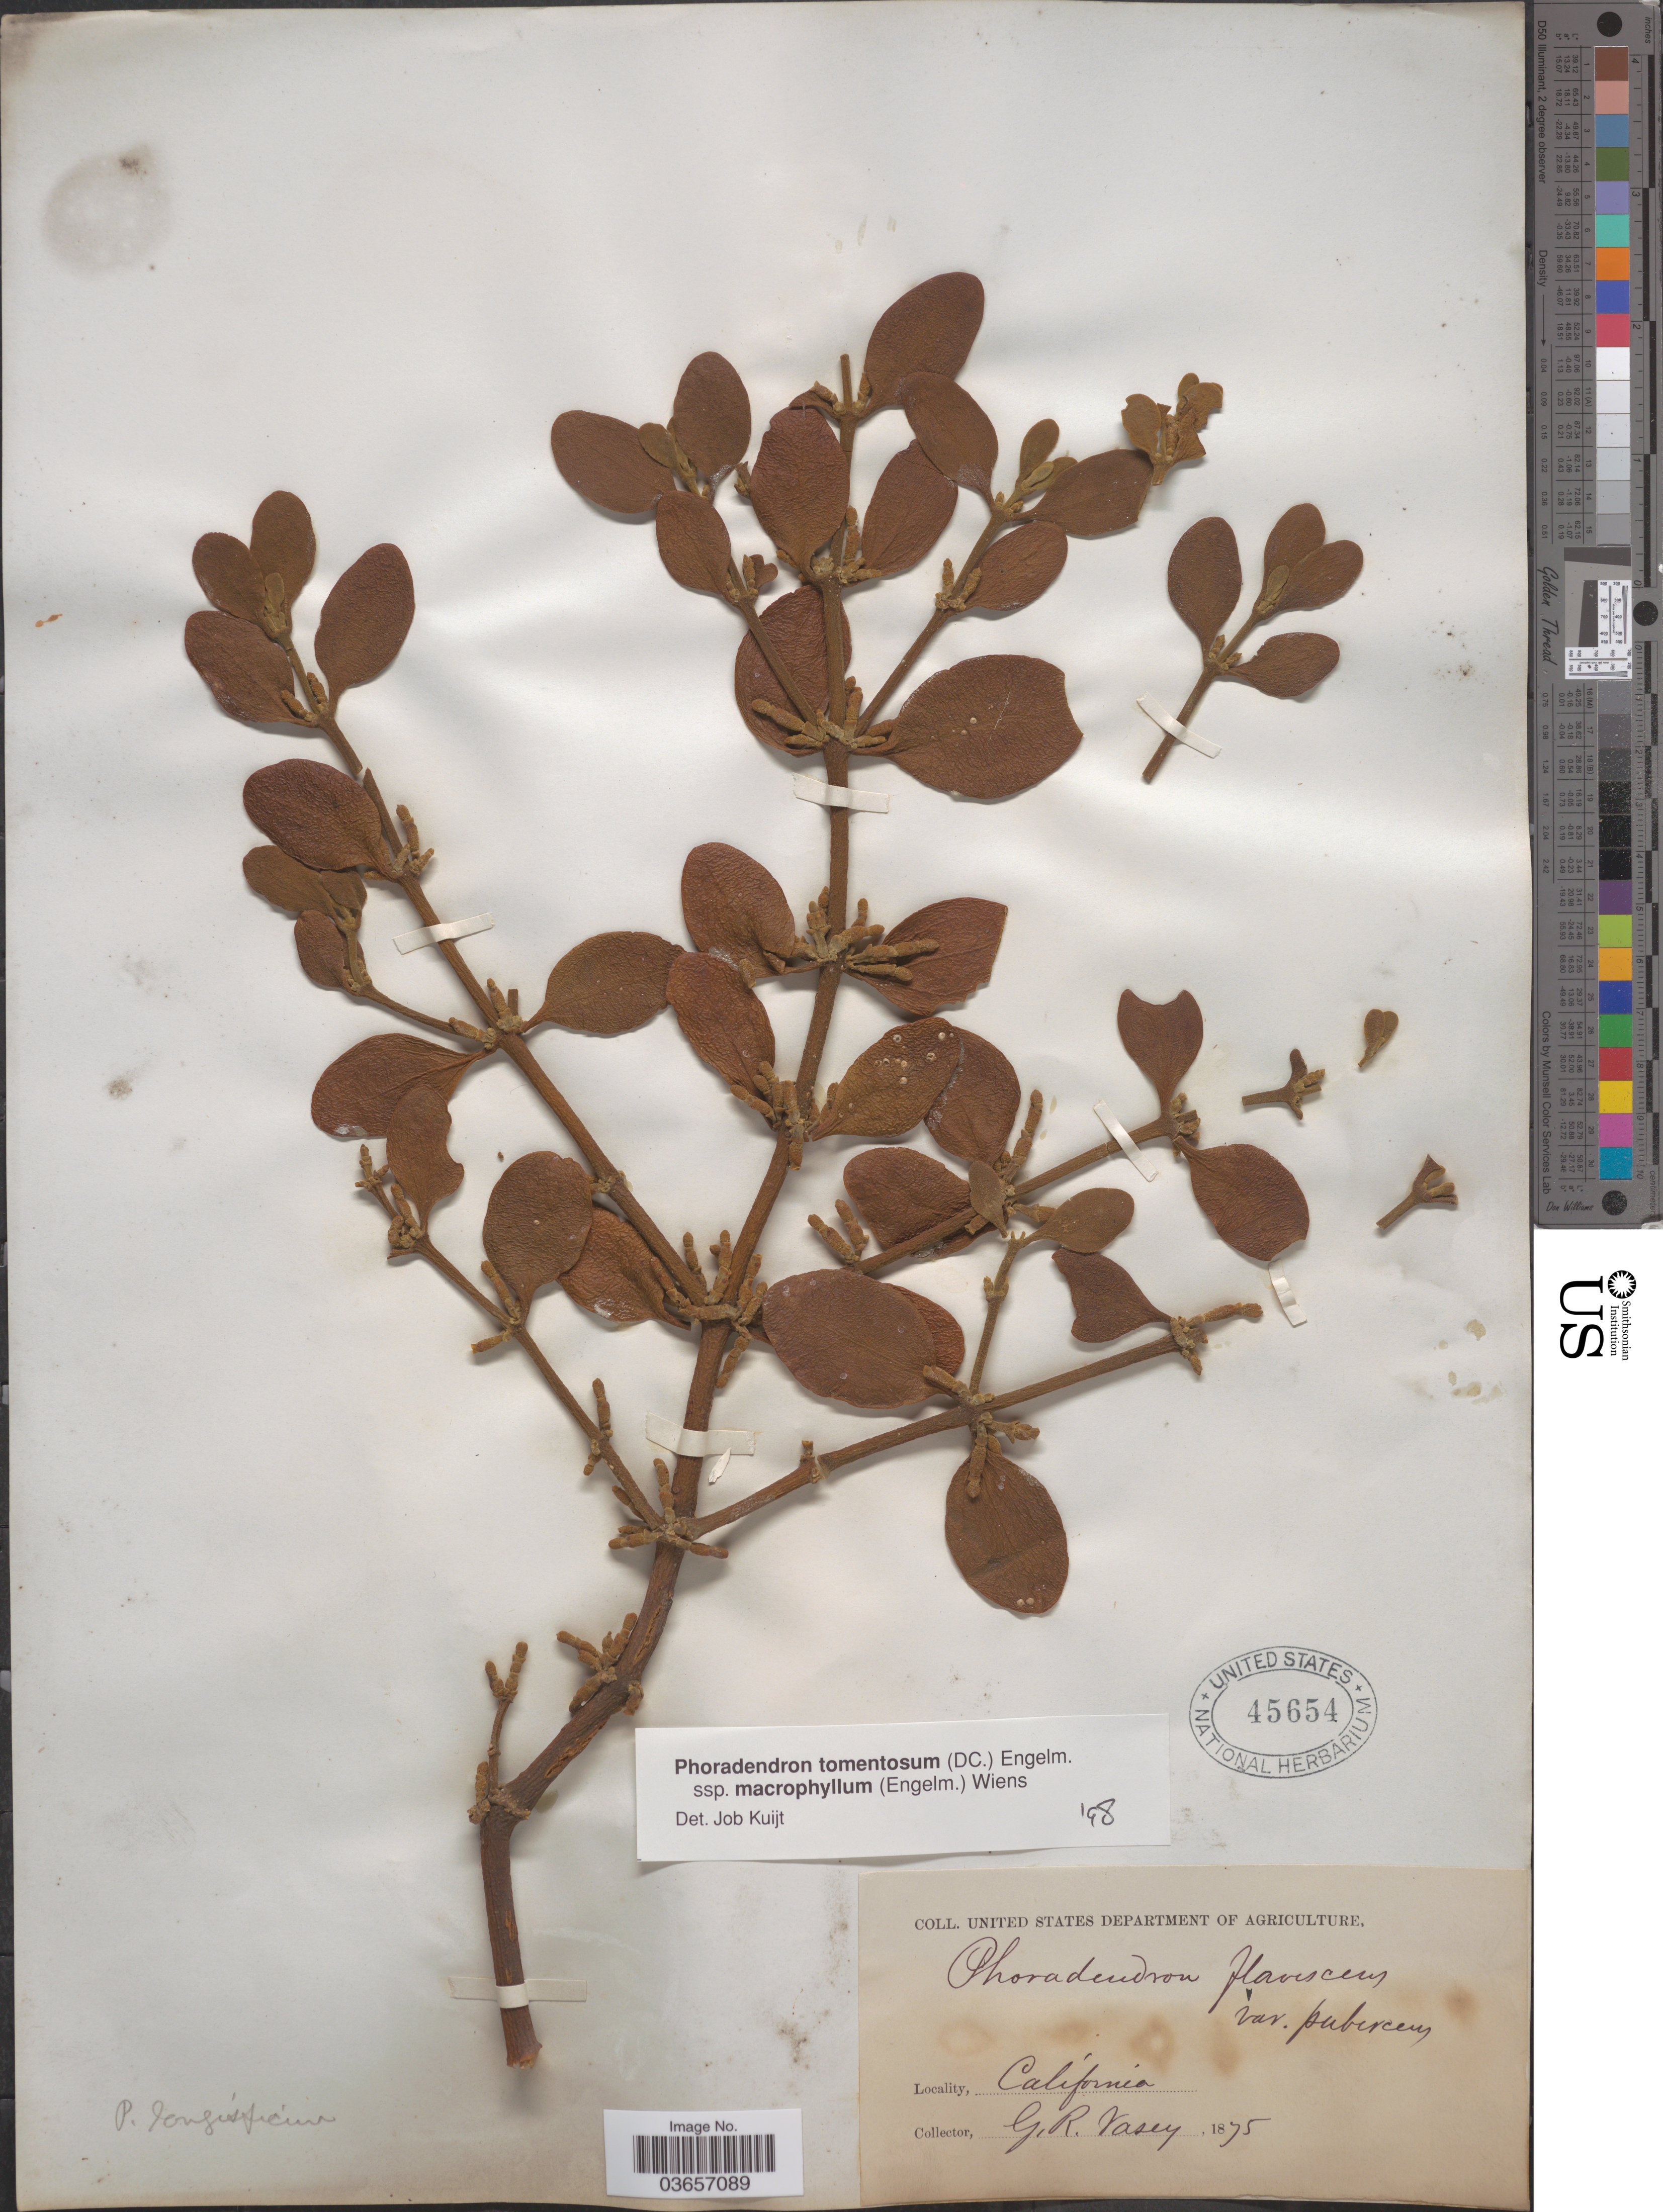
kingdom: Plantae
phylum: Tracheophyta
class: Magnoliopsida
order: Santalales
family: Viscaceae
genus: Phoradendron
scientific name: Phoradendron tomentosum subsp. macrophyllum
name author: DC.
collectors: G. R. Vasey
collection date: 1875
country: United States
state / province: California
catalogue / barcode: US 45654